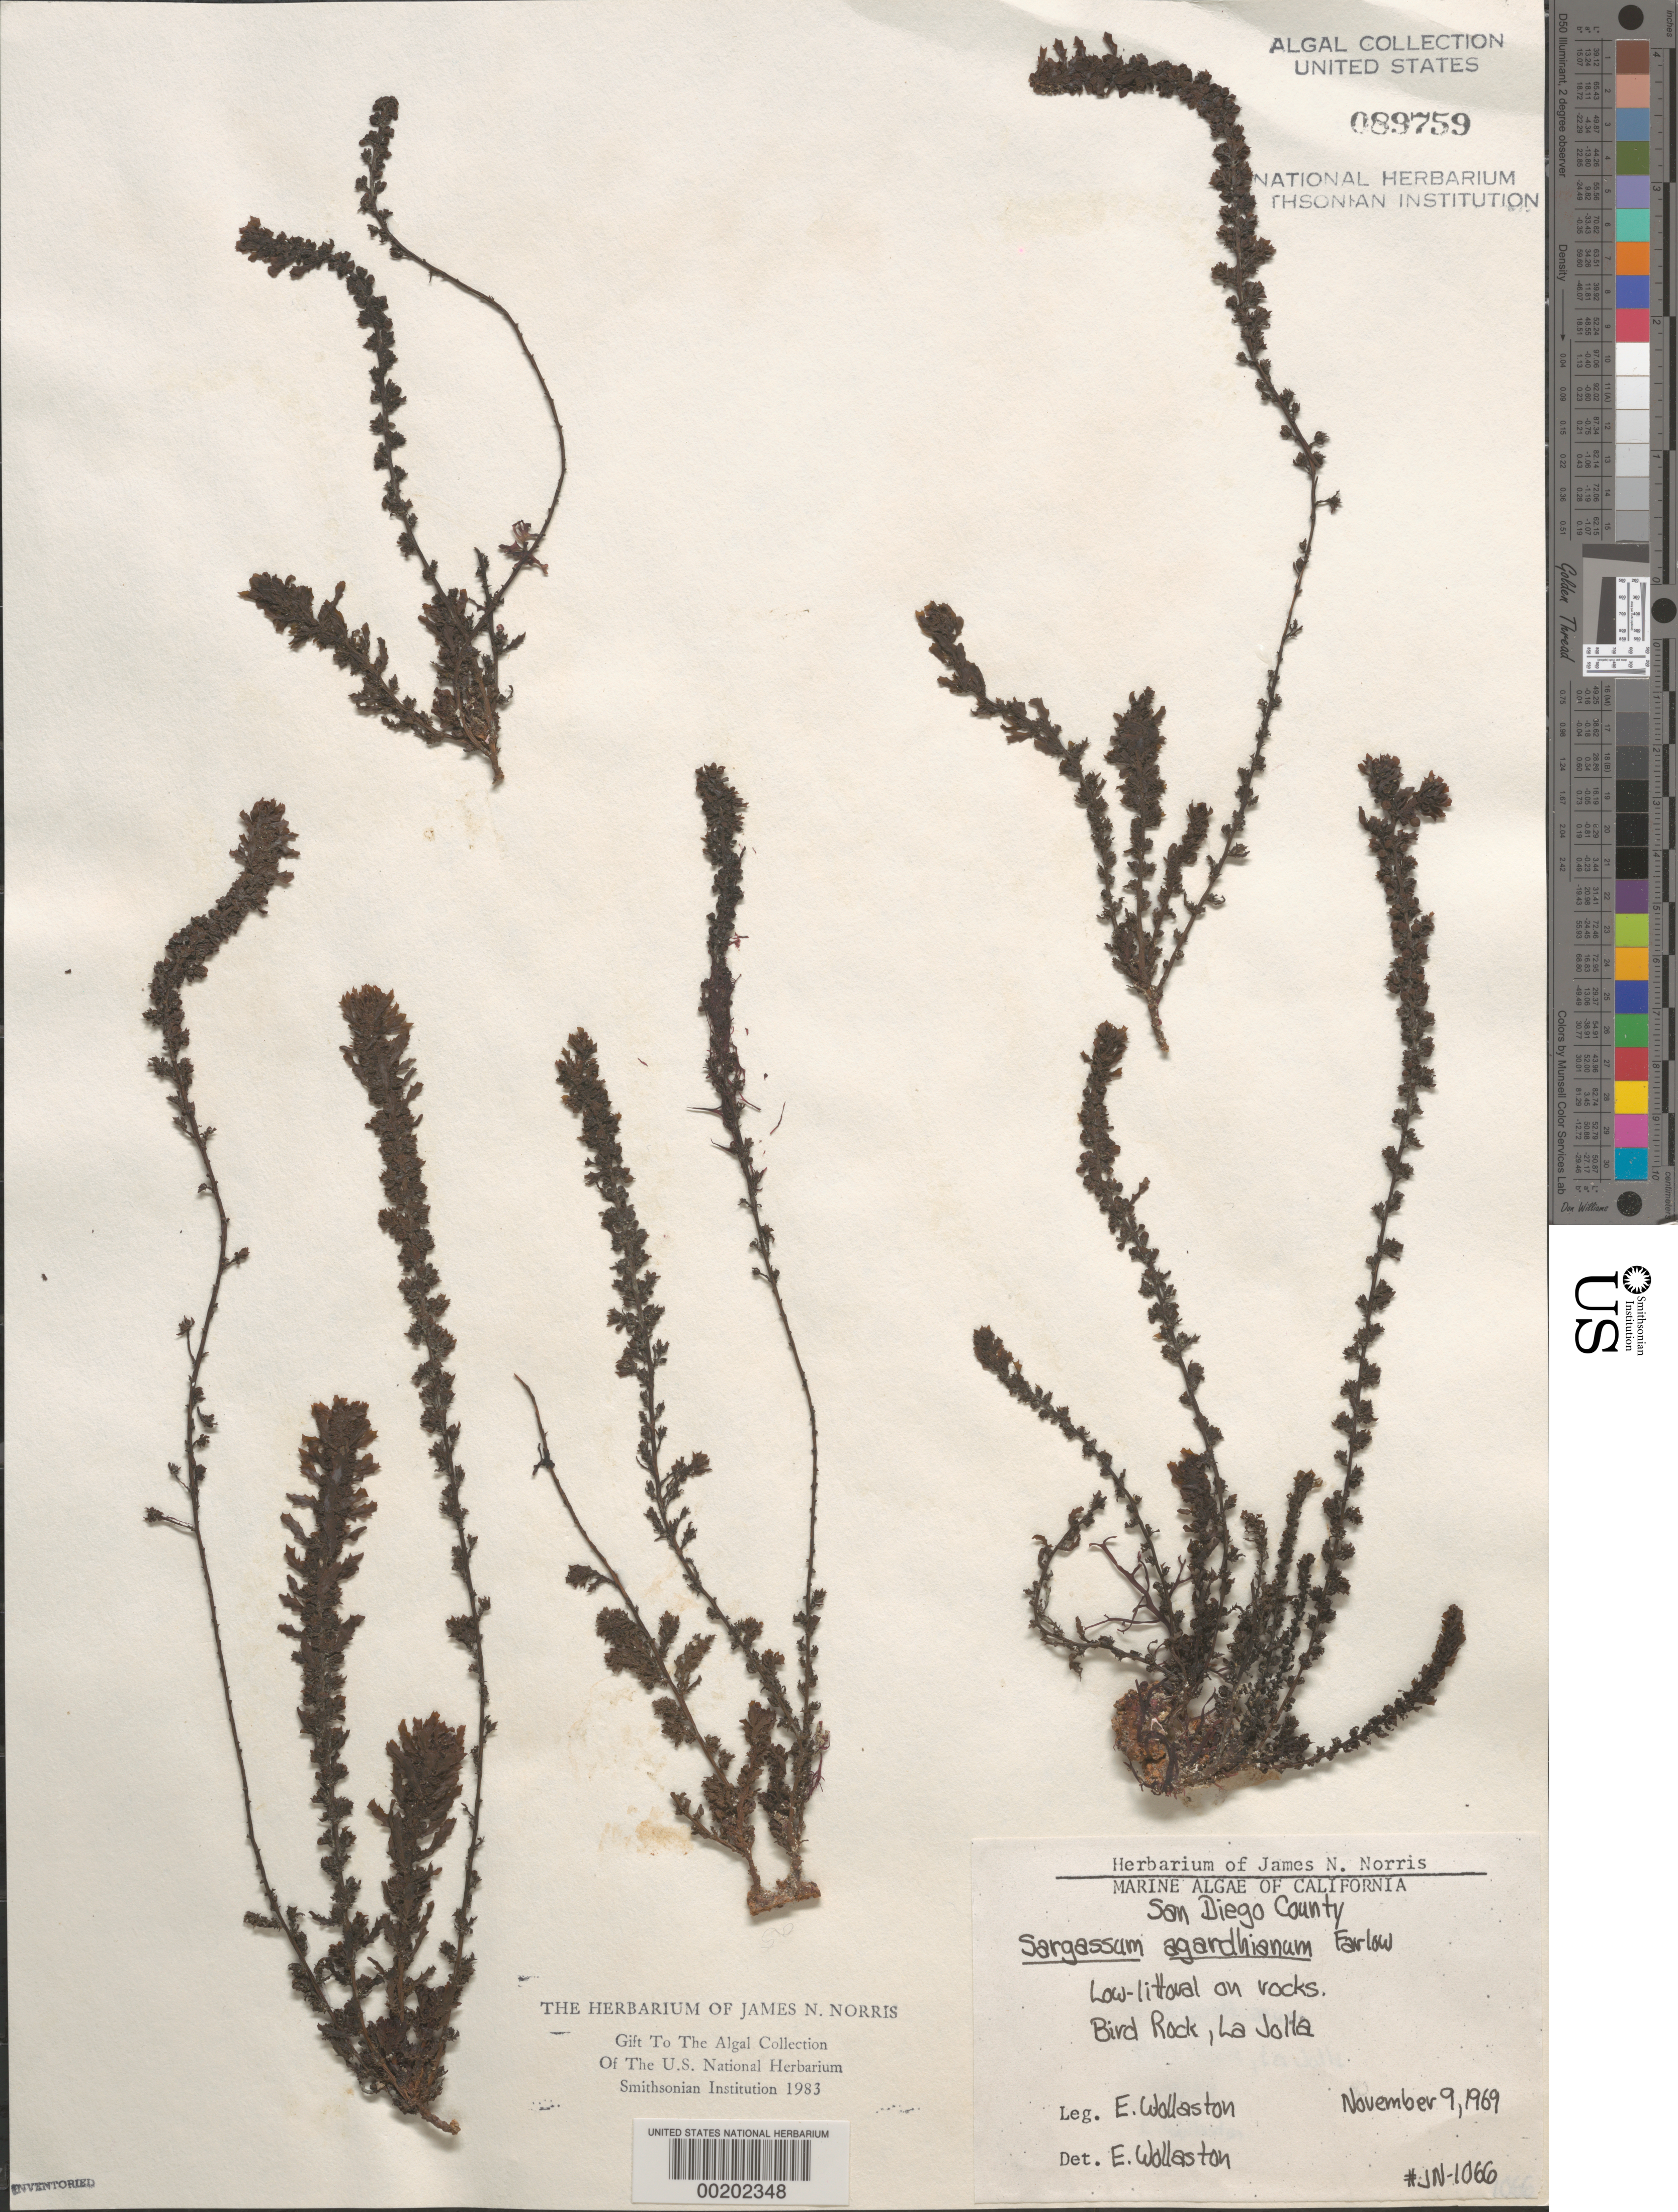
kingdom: Chromista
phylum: Ochrophyta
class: Phaeophyceae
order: Fucales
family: Sargassaceae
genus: Sargassum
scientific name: Sargassum agardhianum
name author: Farl. in J. Agardh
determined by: Wollaston, E. M.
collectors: E. Wollaston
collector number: Jn-1066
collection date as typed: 09 Nov 1969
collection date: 1969-11-09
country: United States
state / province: California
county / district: San Diego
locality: Bird Rock, La Jolla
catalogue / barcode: US 89759